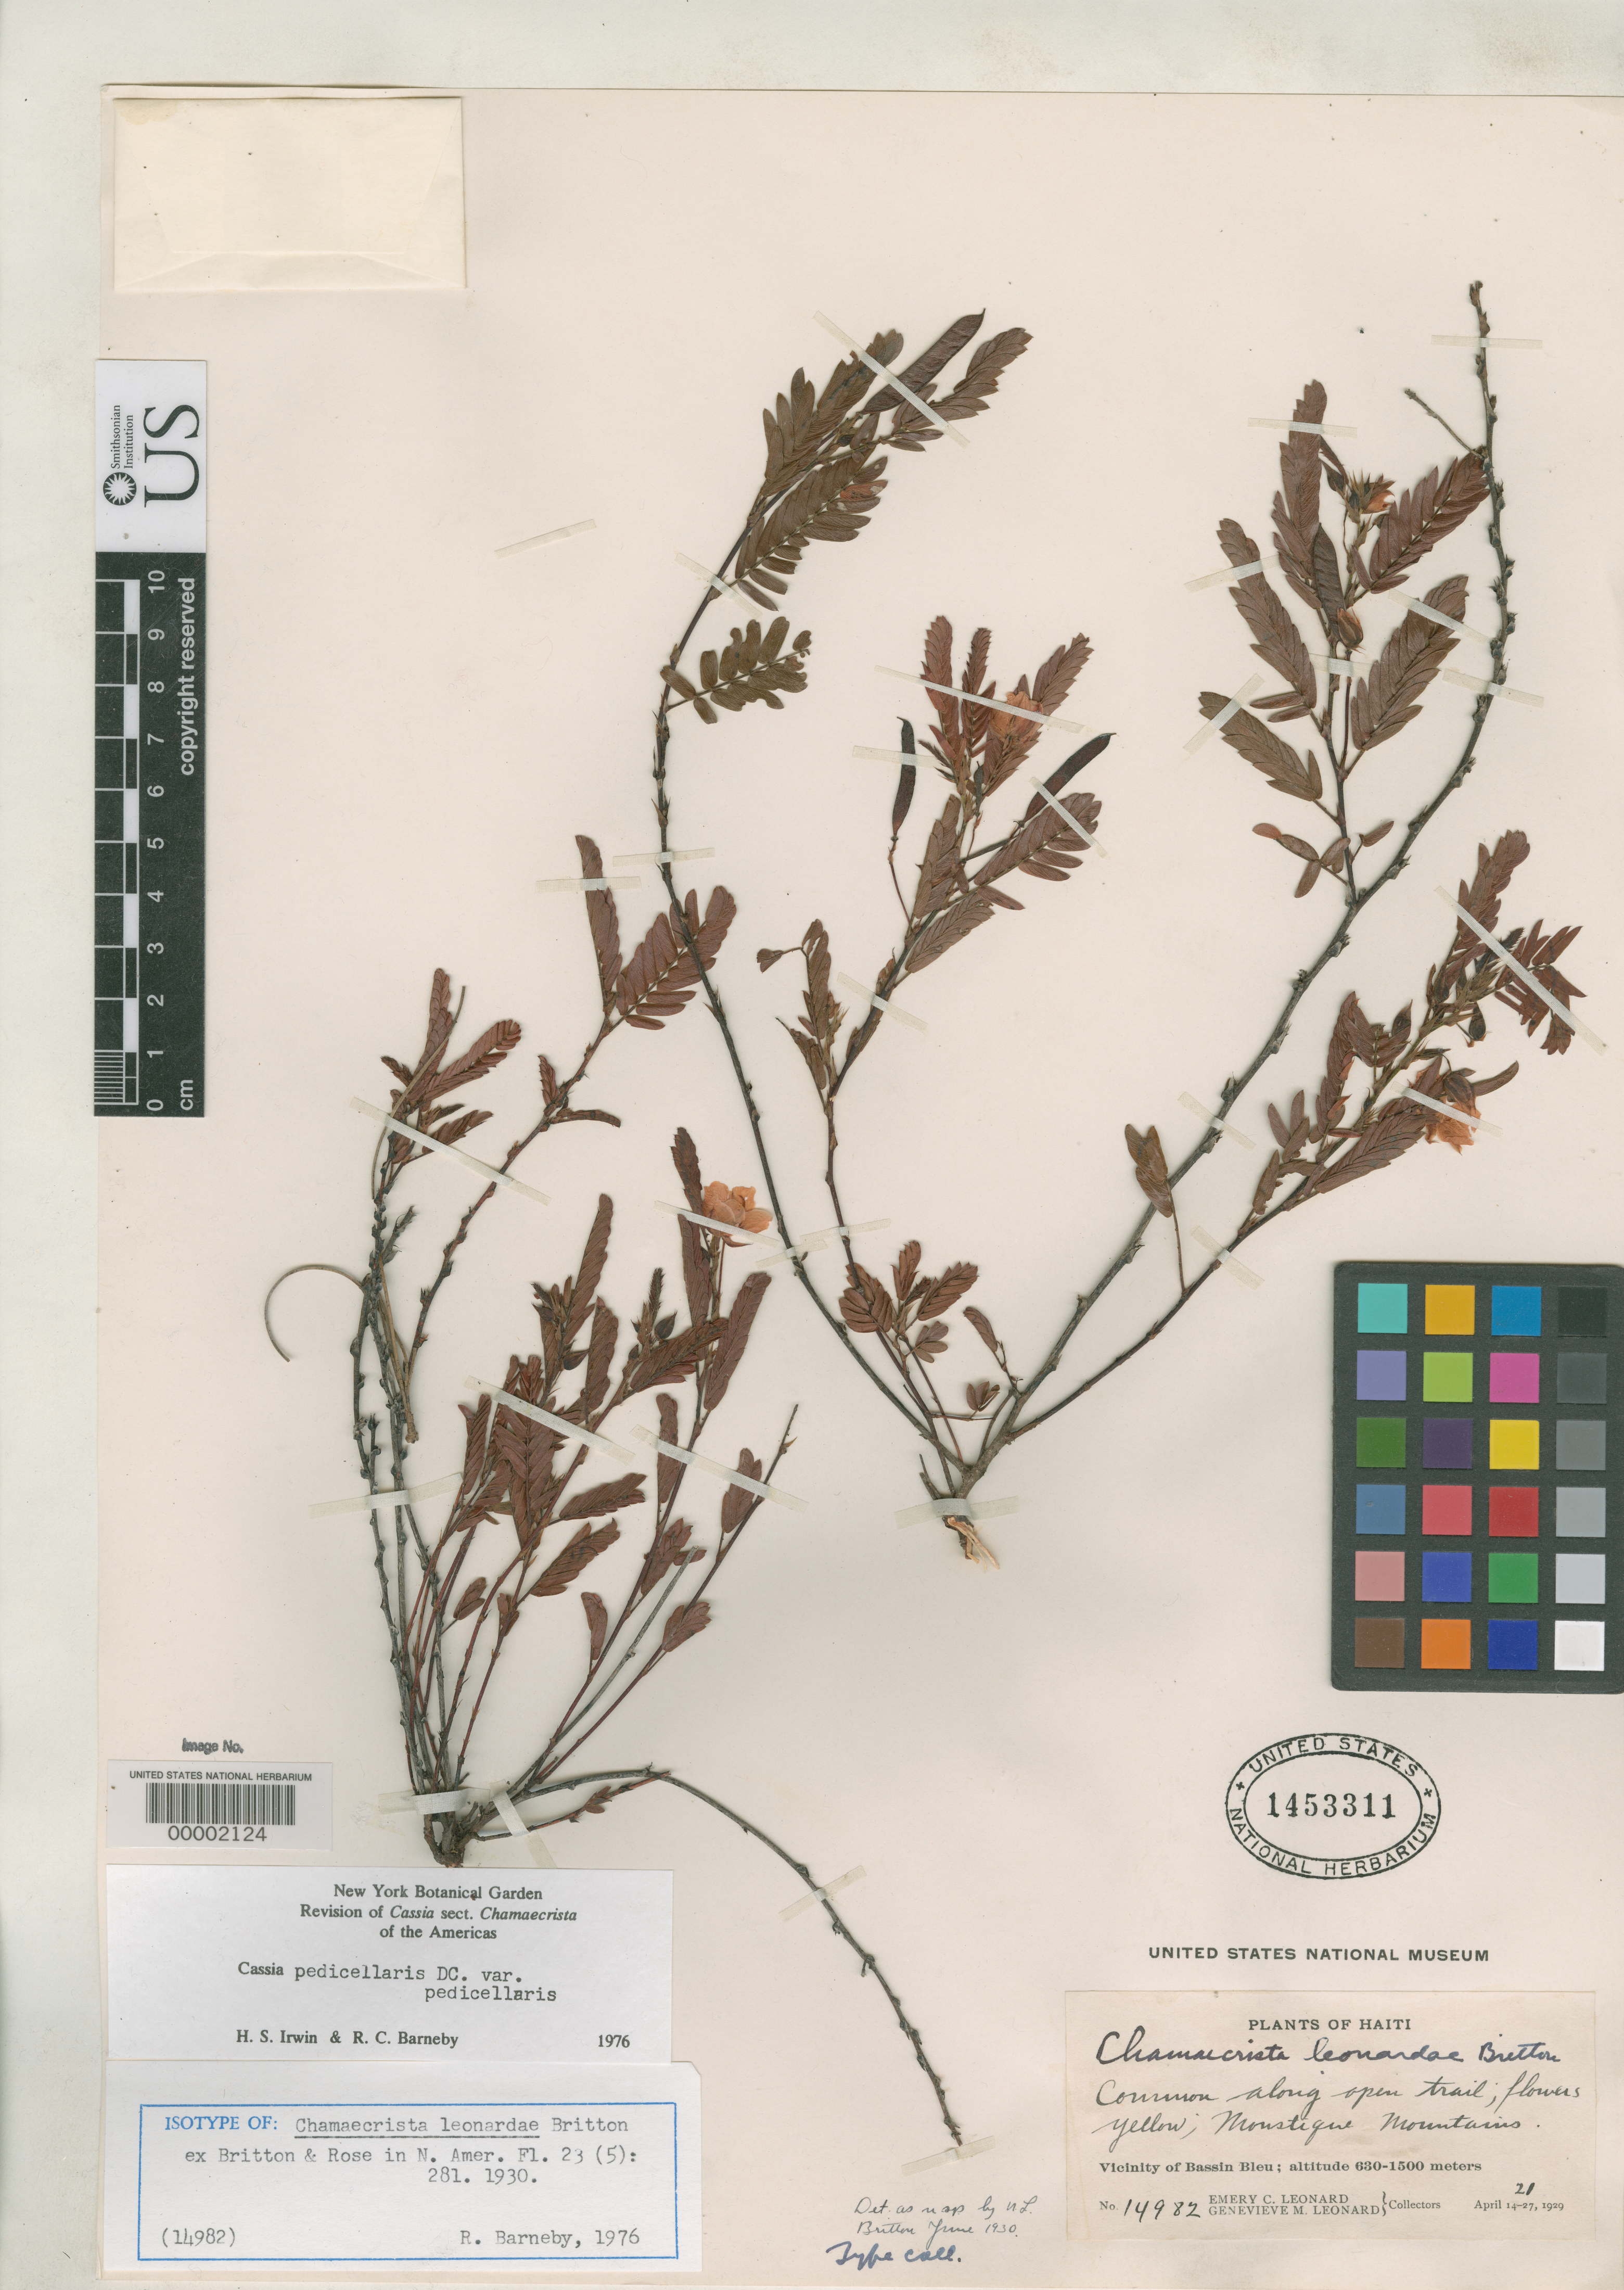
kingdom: Plantae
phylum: Tracheophyta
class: Magnoliopsida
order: Fabales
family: Fabaceae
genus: Chamaecrista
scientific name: Chamaecrista leonardae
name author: Britton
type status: Isotype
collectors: E. C. Leonard & G. M. Leonard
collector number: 14982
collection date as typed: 21 Apr 1929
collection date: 1929-04-21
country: Haiti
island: Hispaniola Island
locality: Vicinity of Bassin Bleu.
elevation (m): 630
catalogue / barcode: US 1453311